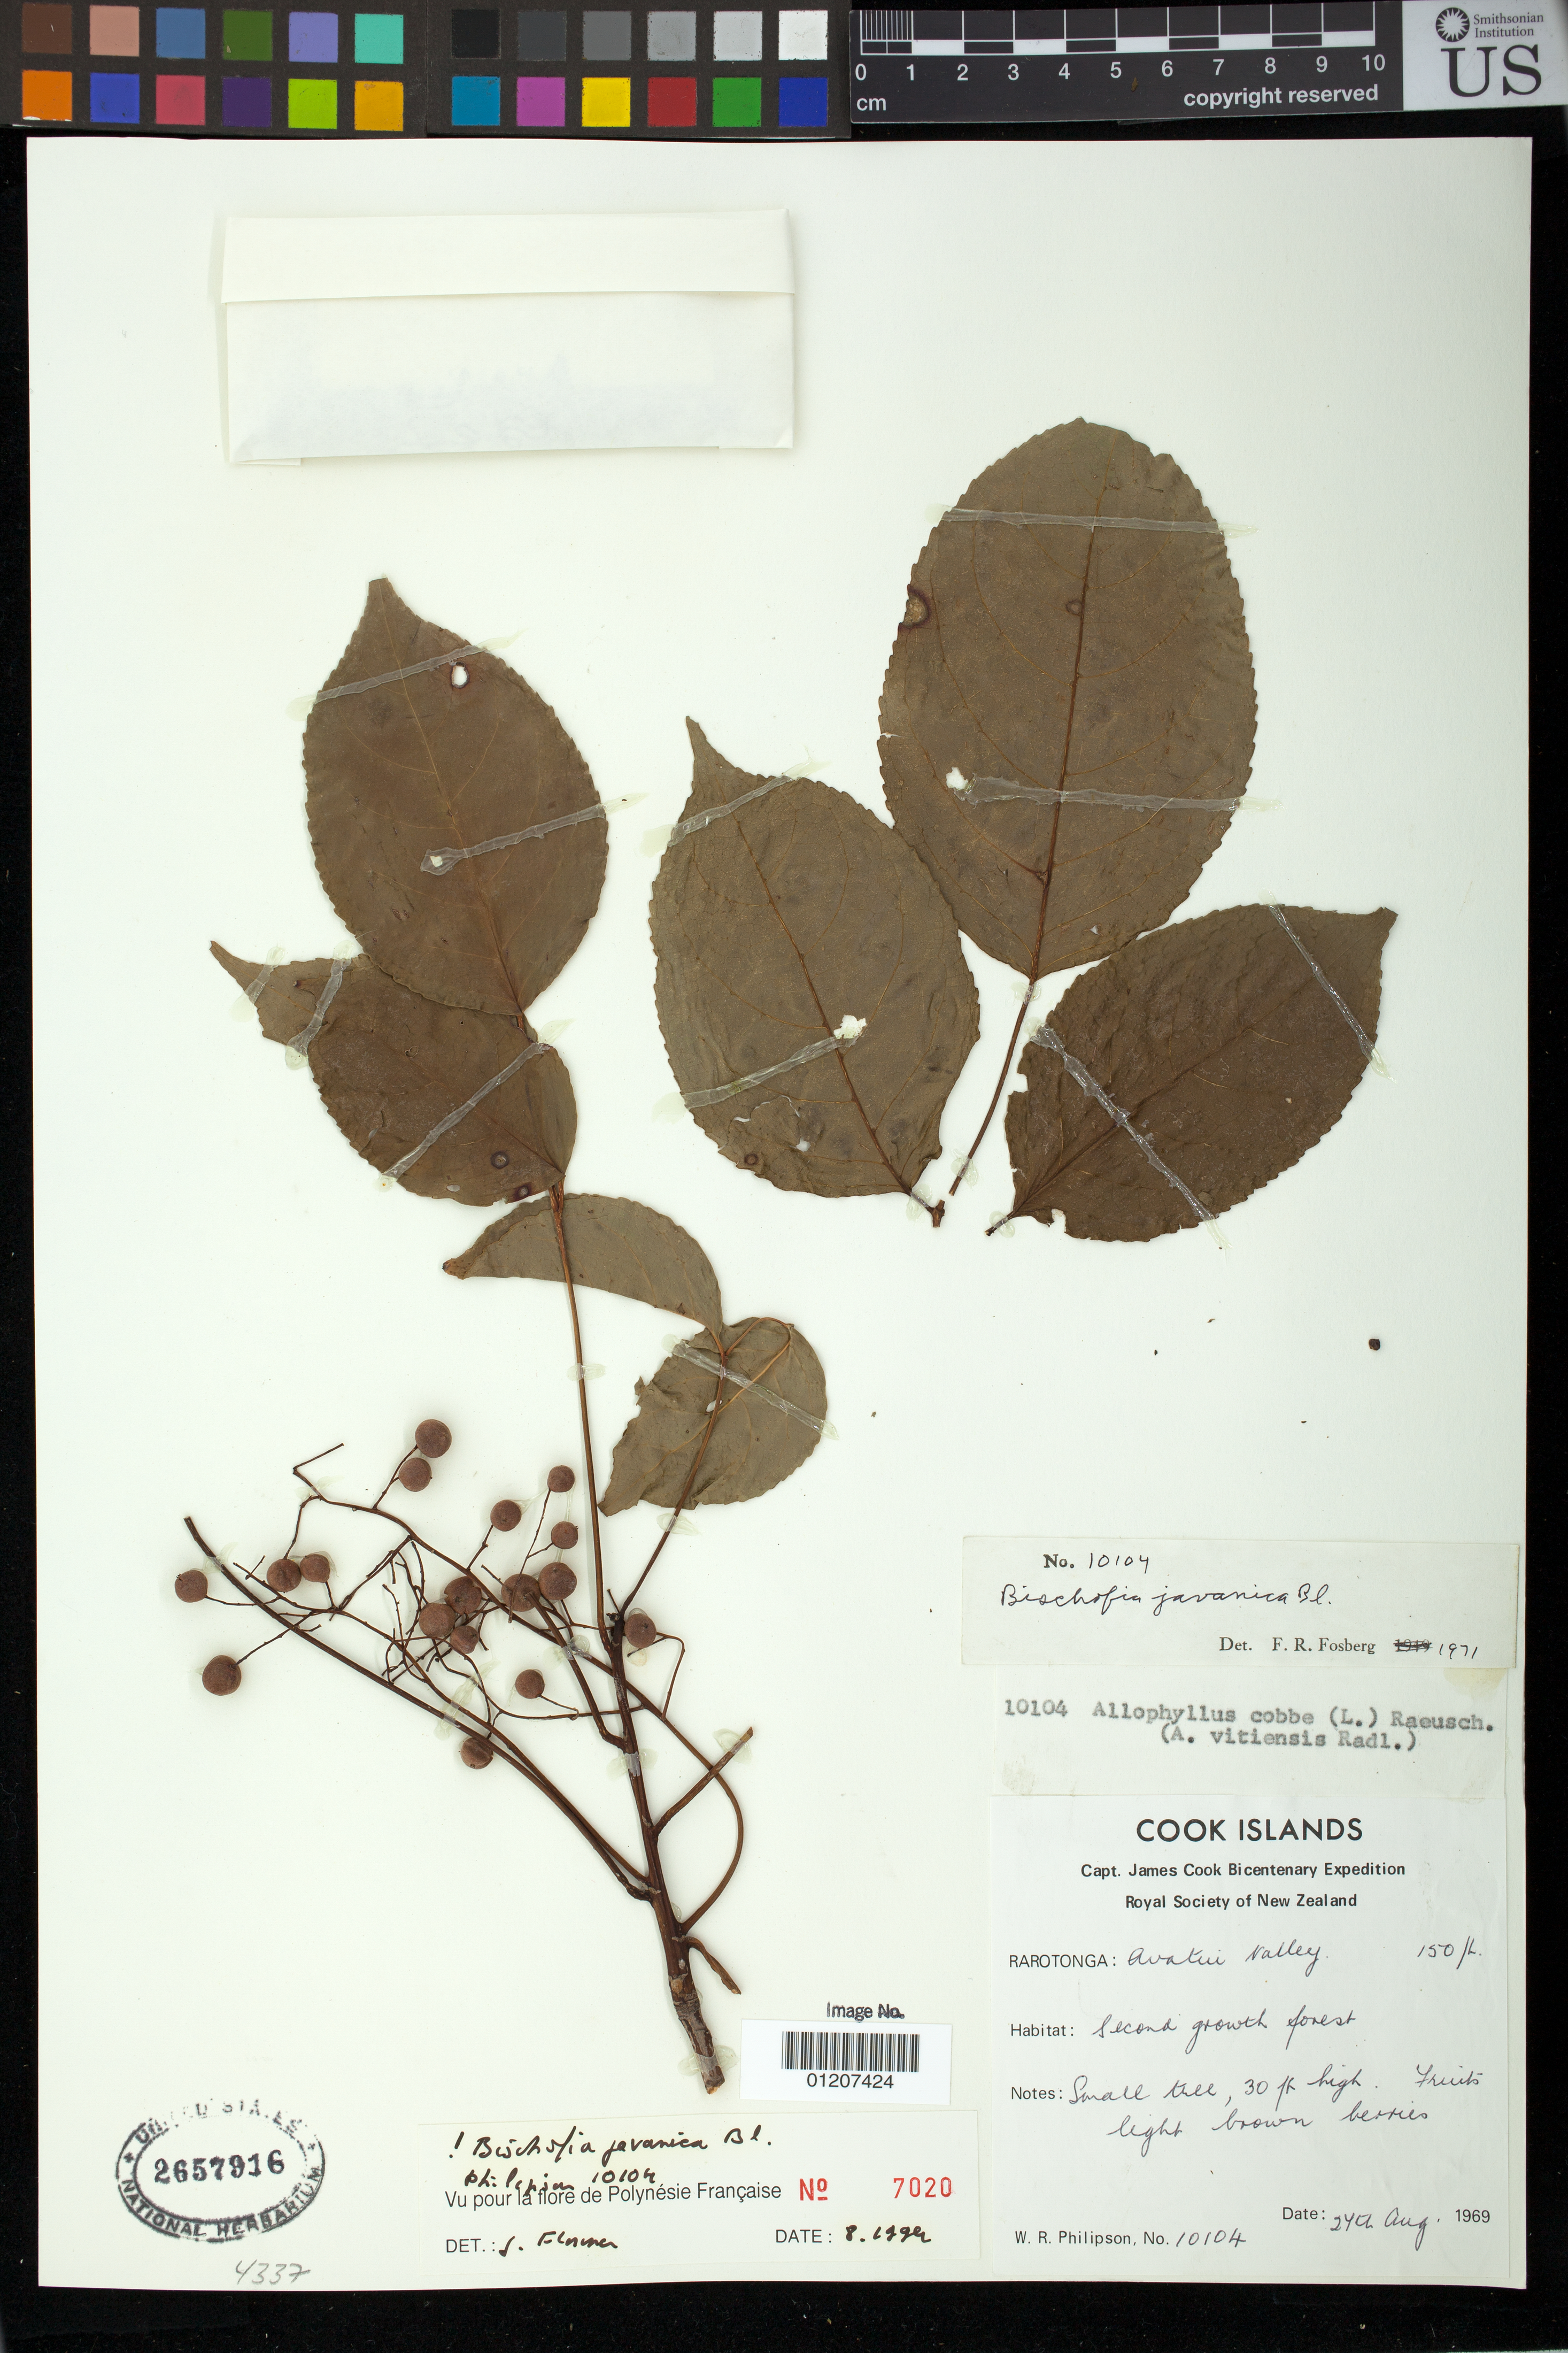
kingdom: Plantae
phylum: Tracheophyta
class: Magnoliopsida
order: Malpighiales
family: Phyllanthaceae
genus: Bischofia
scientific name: Bischofia javanica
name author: Blume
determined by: Florence, J.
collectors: W. R. Philipson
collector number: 10104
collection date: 1969-08-24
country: Cook Islands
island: Rarotonga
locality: Avatui Valley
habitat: Second growth forest.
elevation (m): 46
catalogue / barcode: US 2657916